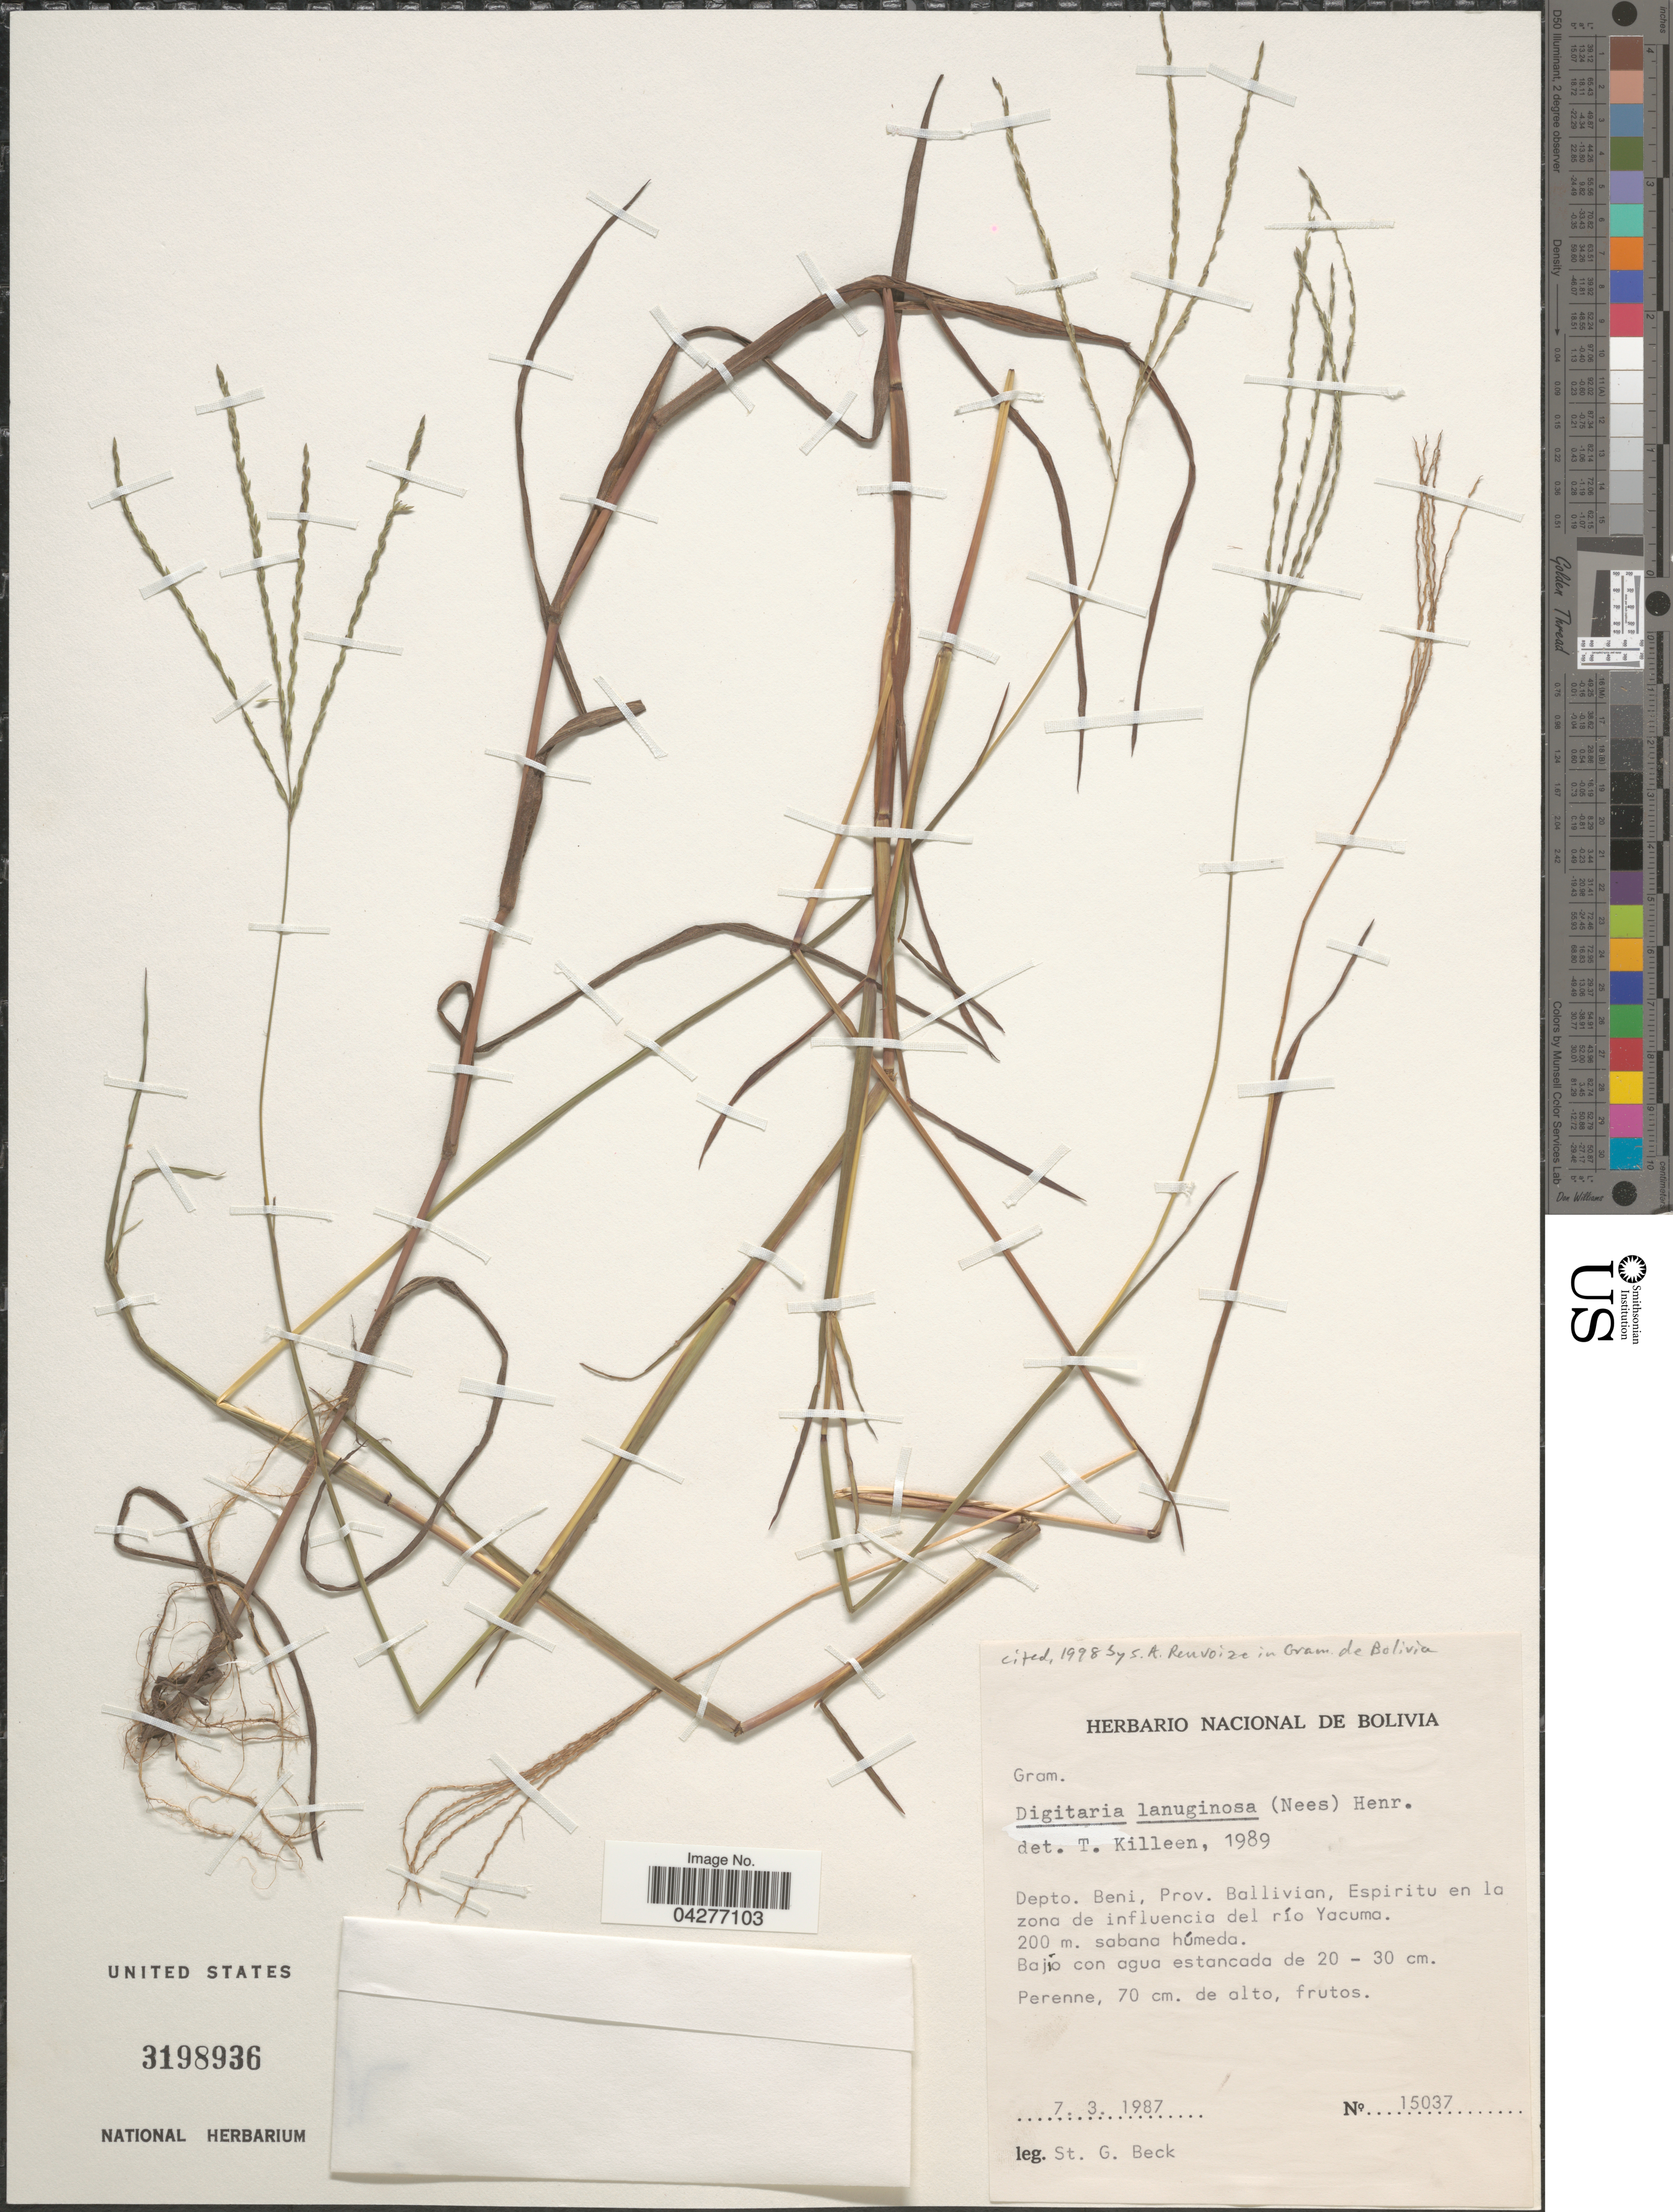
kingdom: Plantae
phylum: Tracheophyta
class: Liliopsida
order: Poales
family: Poaceae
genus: Digitaria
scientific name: Digitaria lanuginosa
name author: (Nees) Henr.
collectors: S. G. Beck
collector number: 15037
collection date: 1987-03-07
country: Bolivia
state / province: Beni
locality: Depto. Beni, Prov. Ballivian, Espiritu en la zona de influencia del río Yacuma.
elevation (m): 200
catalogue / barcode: US 3198936